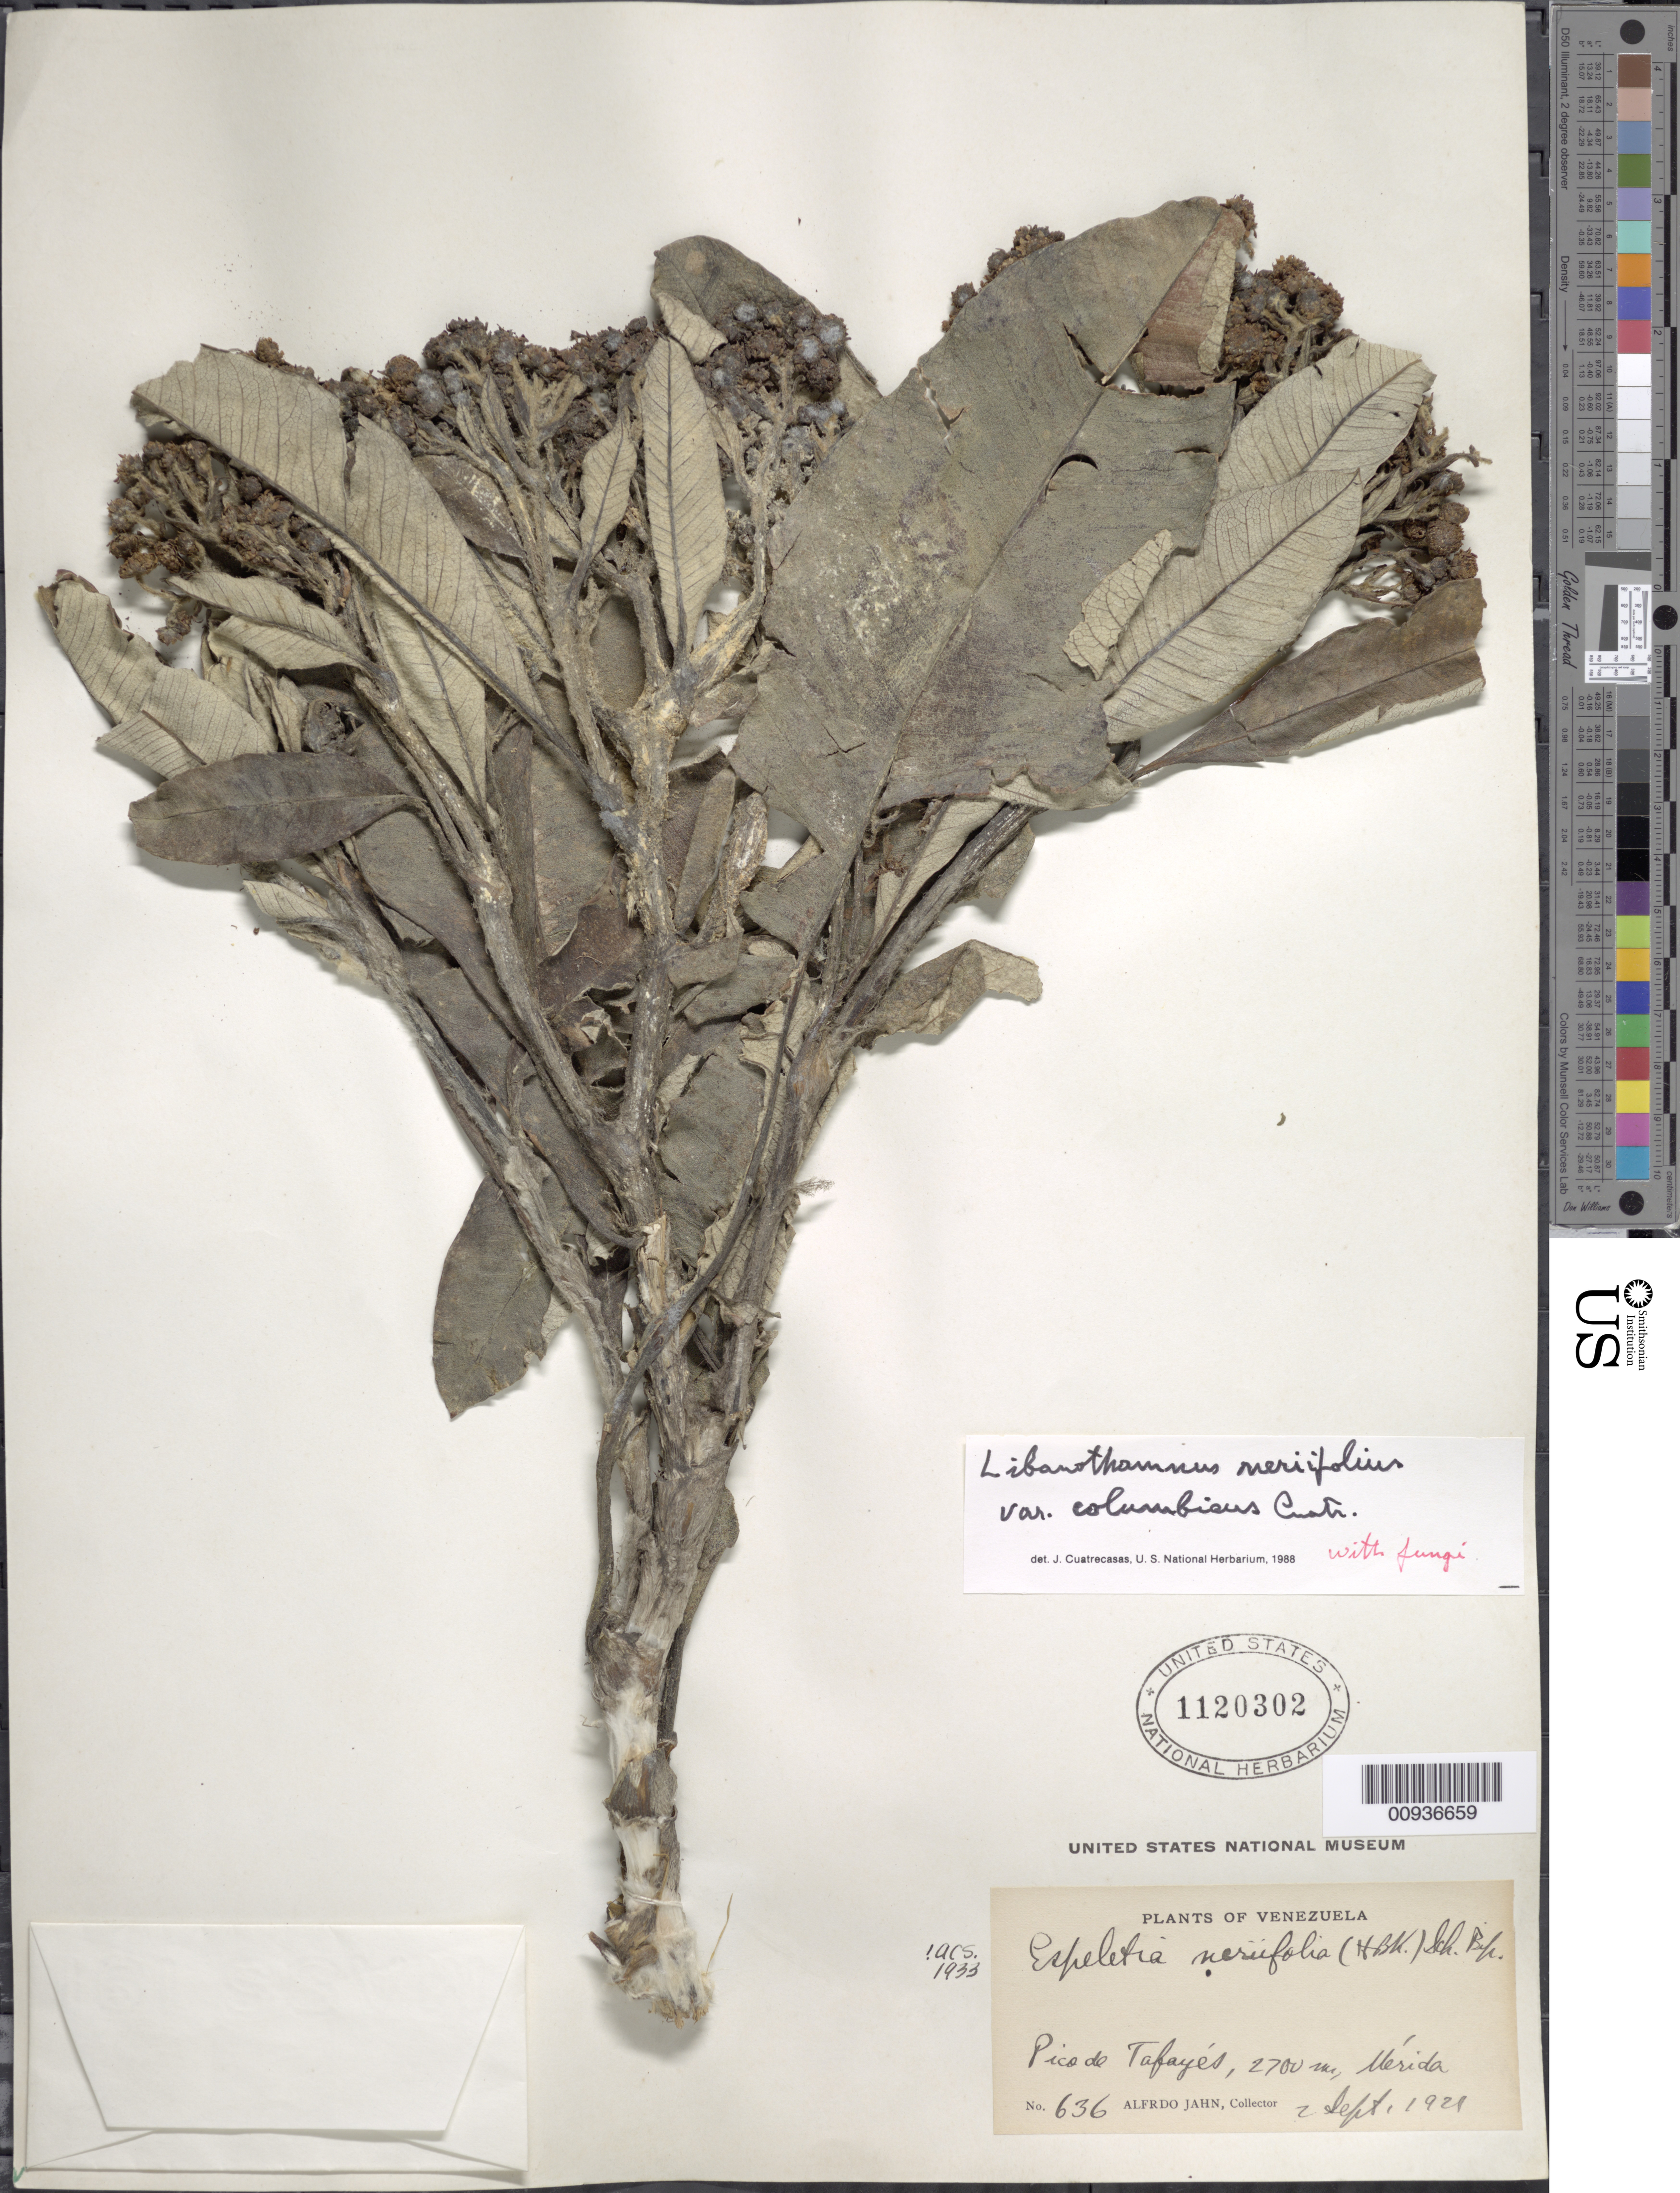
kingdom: Plantae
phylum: Tracheophyta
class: Magnoliopsida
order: Asterales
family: Asteraceae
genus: Libanothamnus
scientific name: Libanothamnus neriifolius var. columbicus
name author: (Cuatrec.) Cuatrec.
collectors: A. Jahn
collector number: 636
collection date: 1921-09-02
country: Venezuela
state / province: Mérida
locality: Pico de Tafayés.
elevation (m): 2700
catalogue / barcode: US 1120302